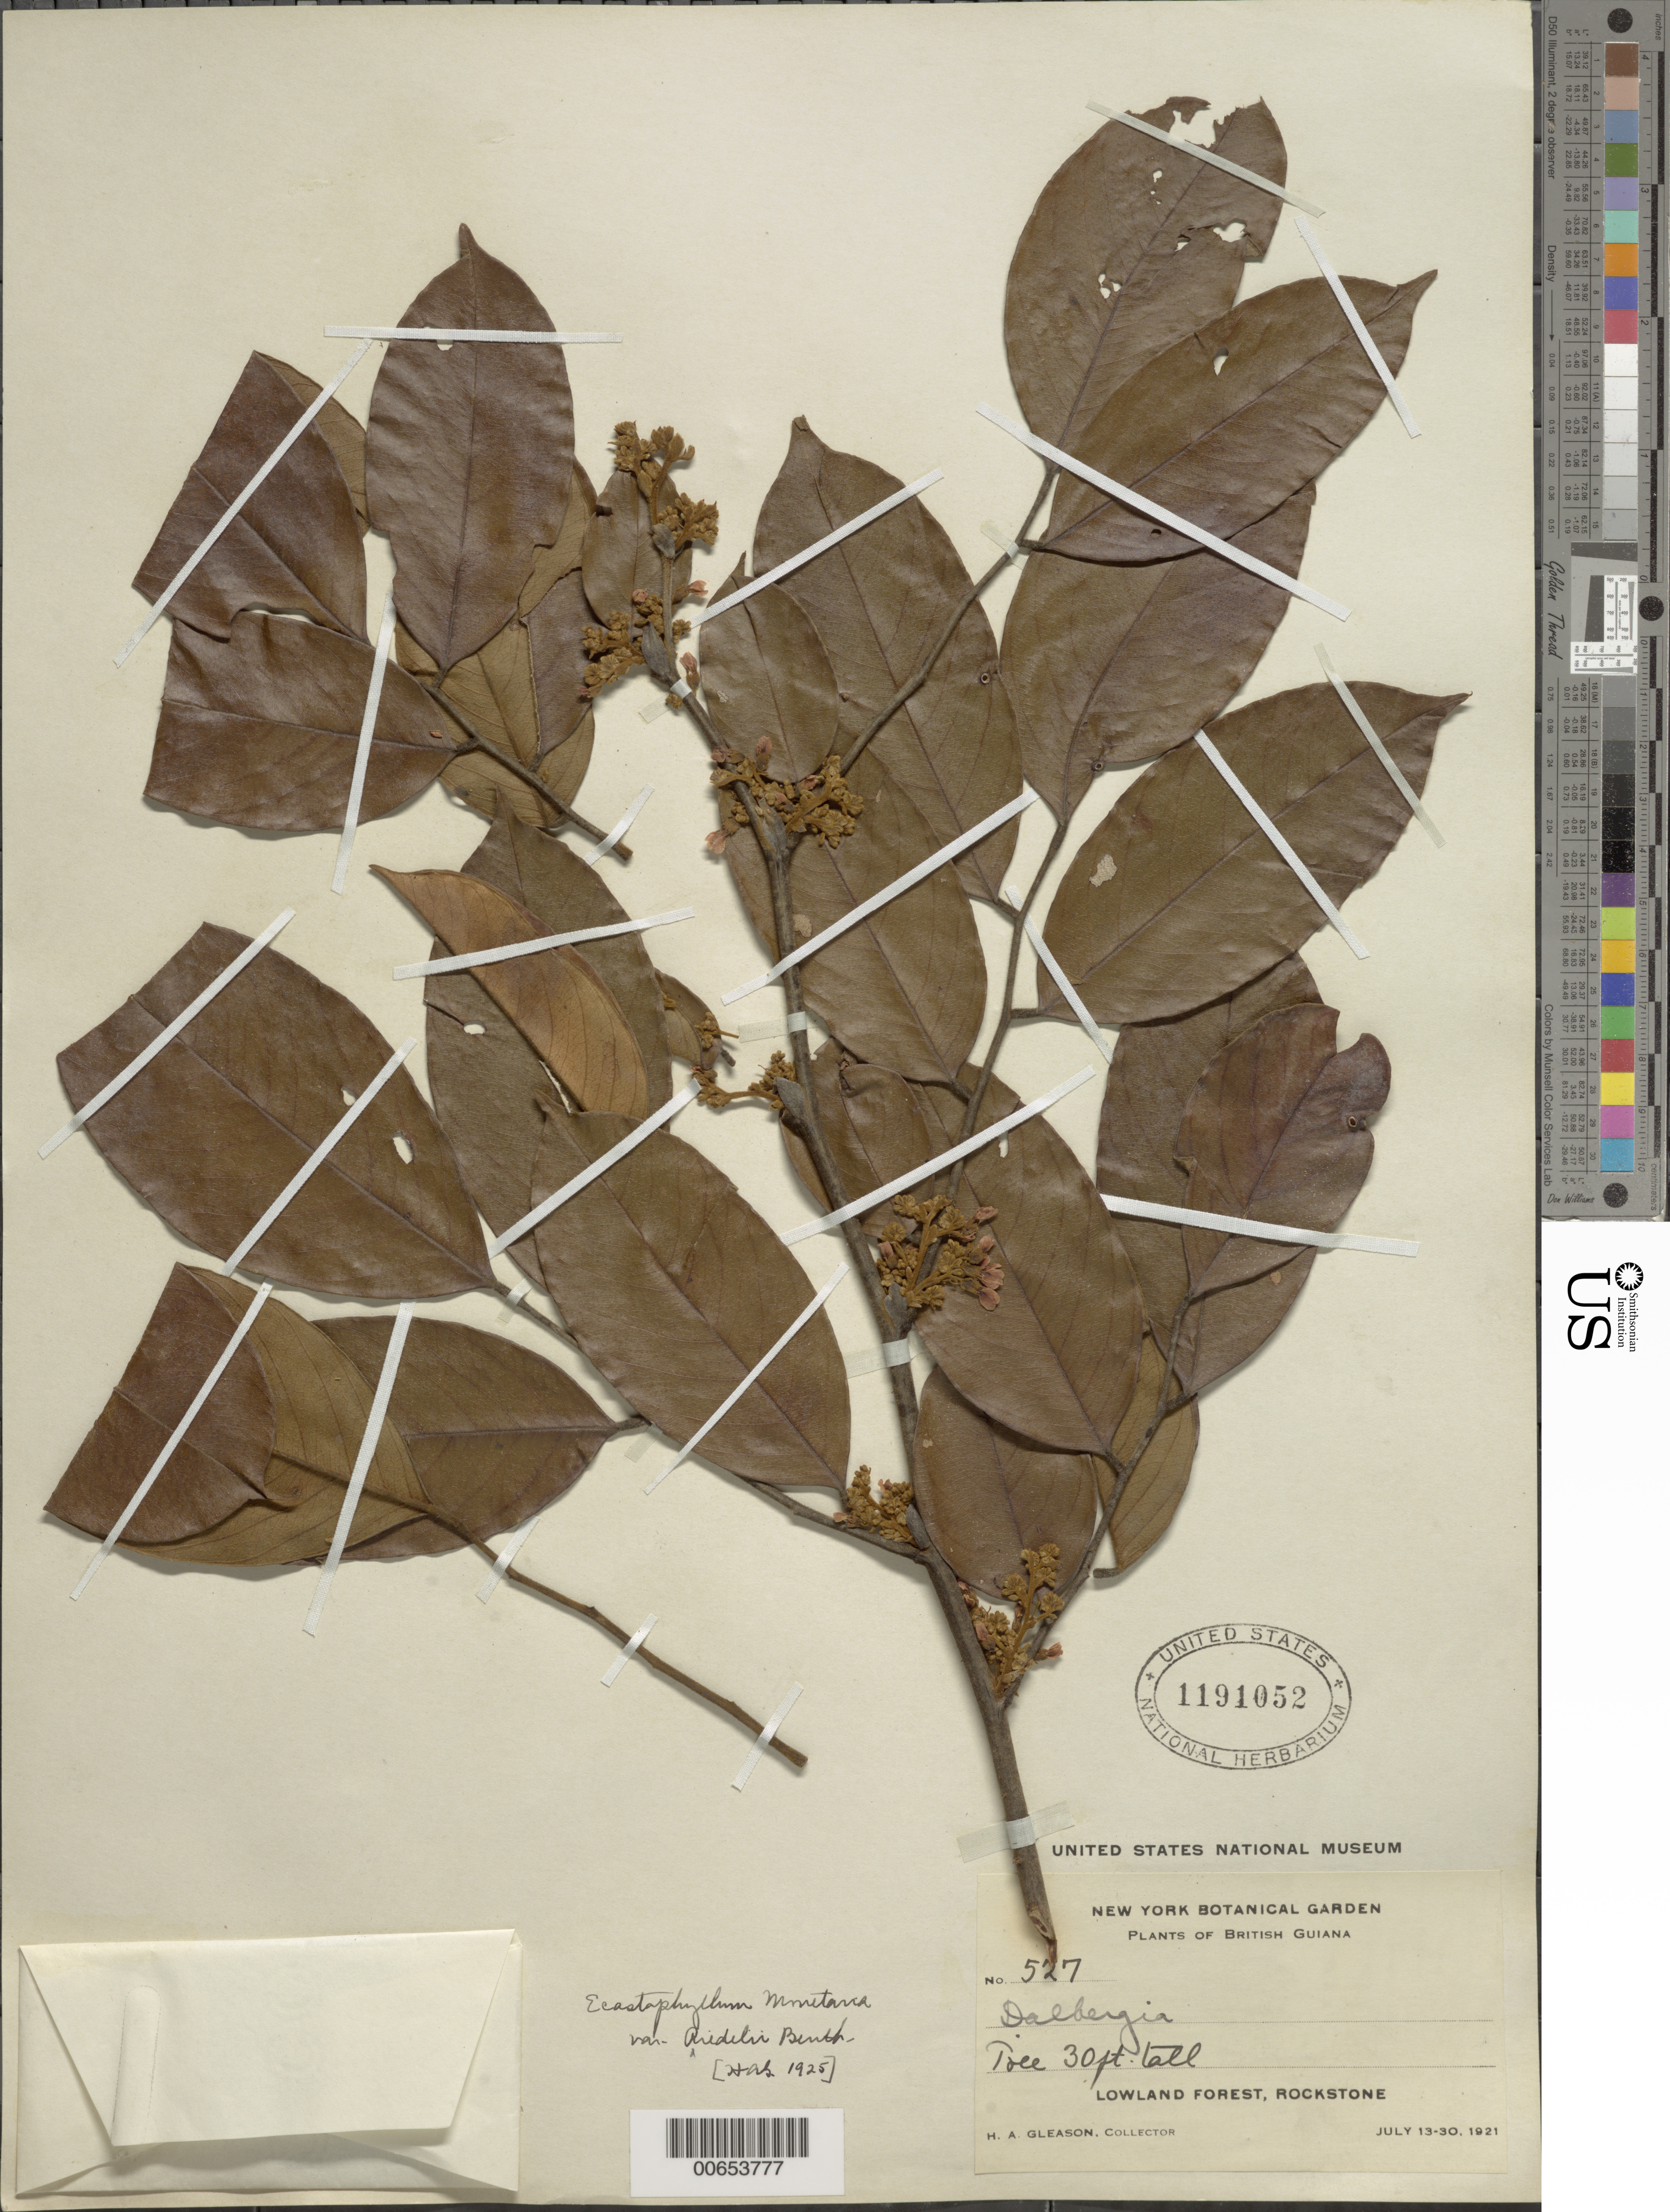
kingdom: Plantae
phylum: Tracheophyta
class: Magnoliopsida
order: Fabales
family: Fabaceae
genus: Dalbergia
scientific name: Dalbergia riedelii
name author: (Benth.) Sandwith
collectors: H. A. Gleason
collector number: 527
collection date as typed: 13-Jul-21 to 30-Jul-21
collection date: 1921-07-13/1921-07-30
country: Guyana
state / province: U. Demerara-Berbice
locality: Rockstone, in and about the village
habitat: Lowland forest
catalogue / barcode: US 1191052